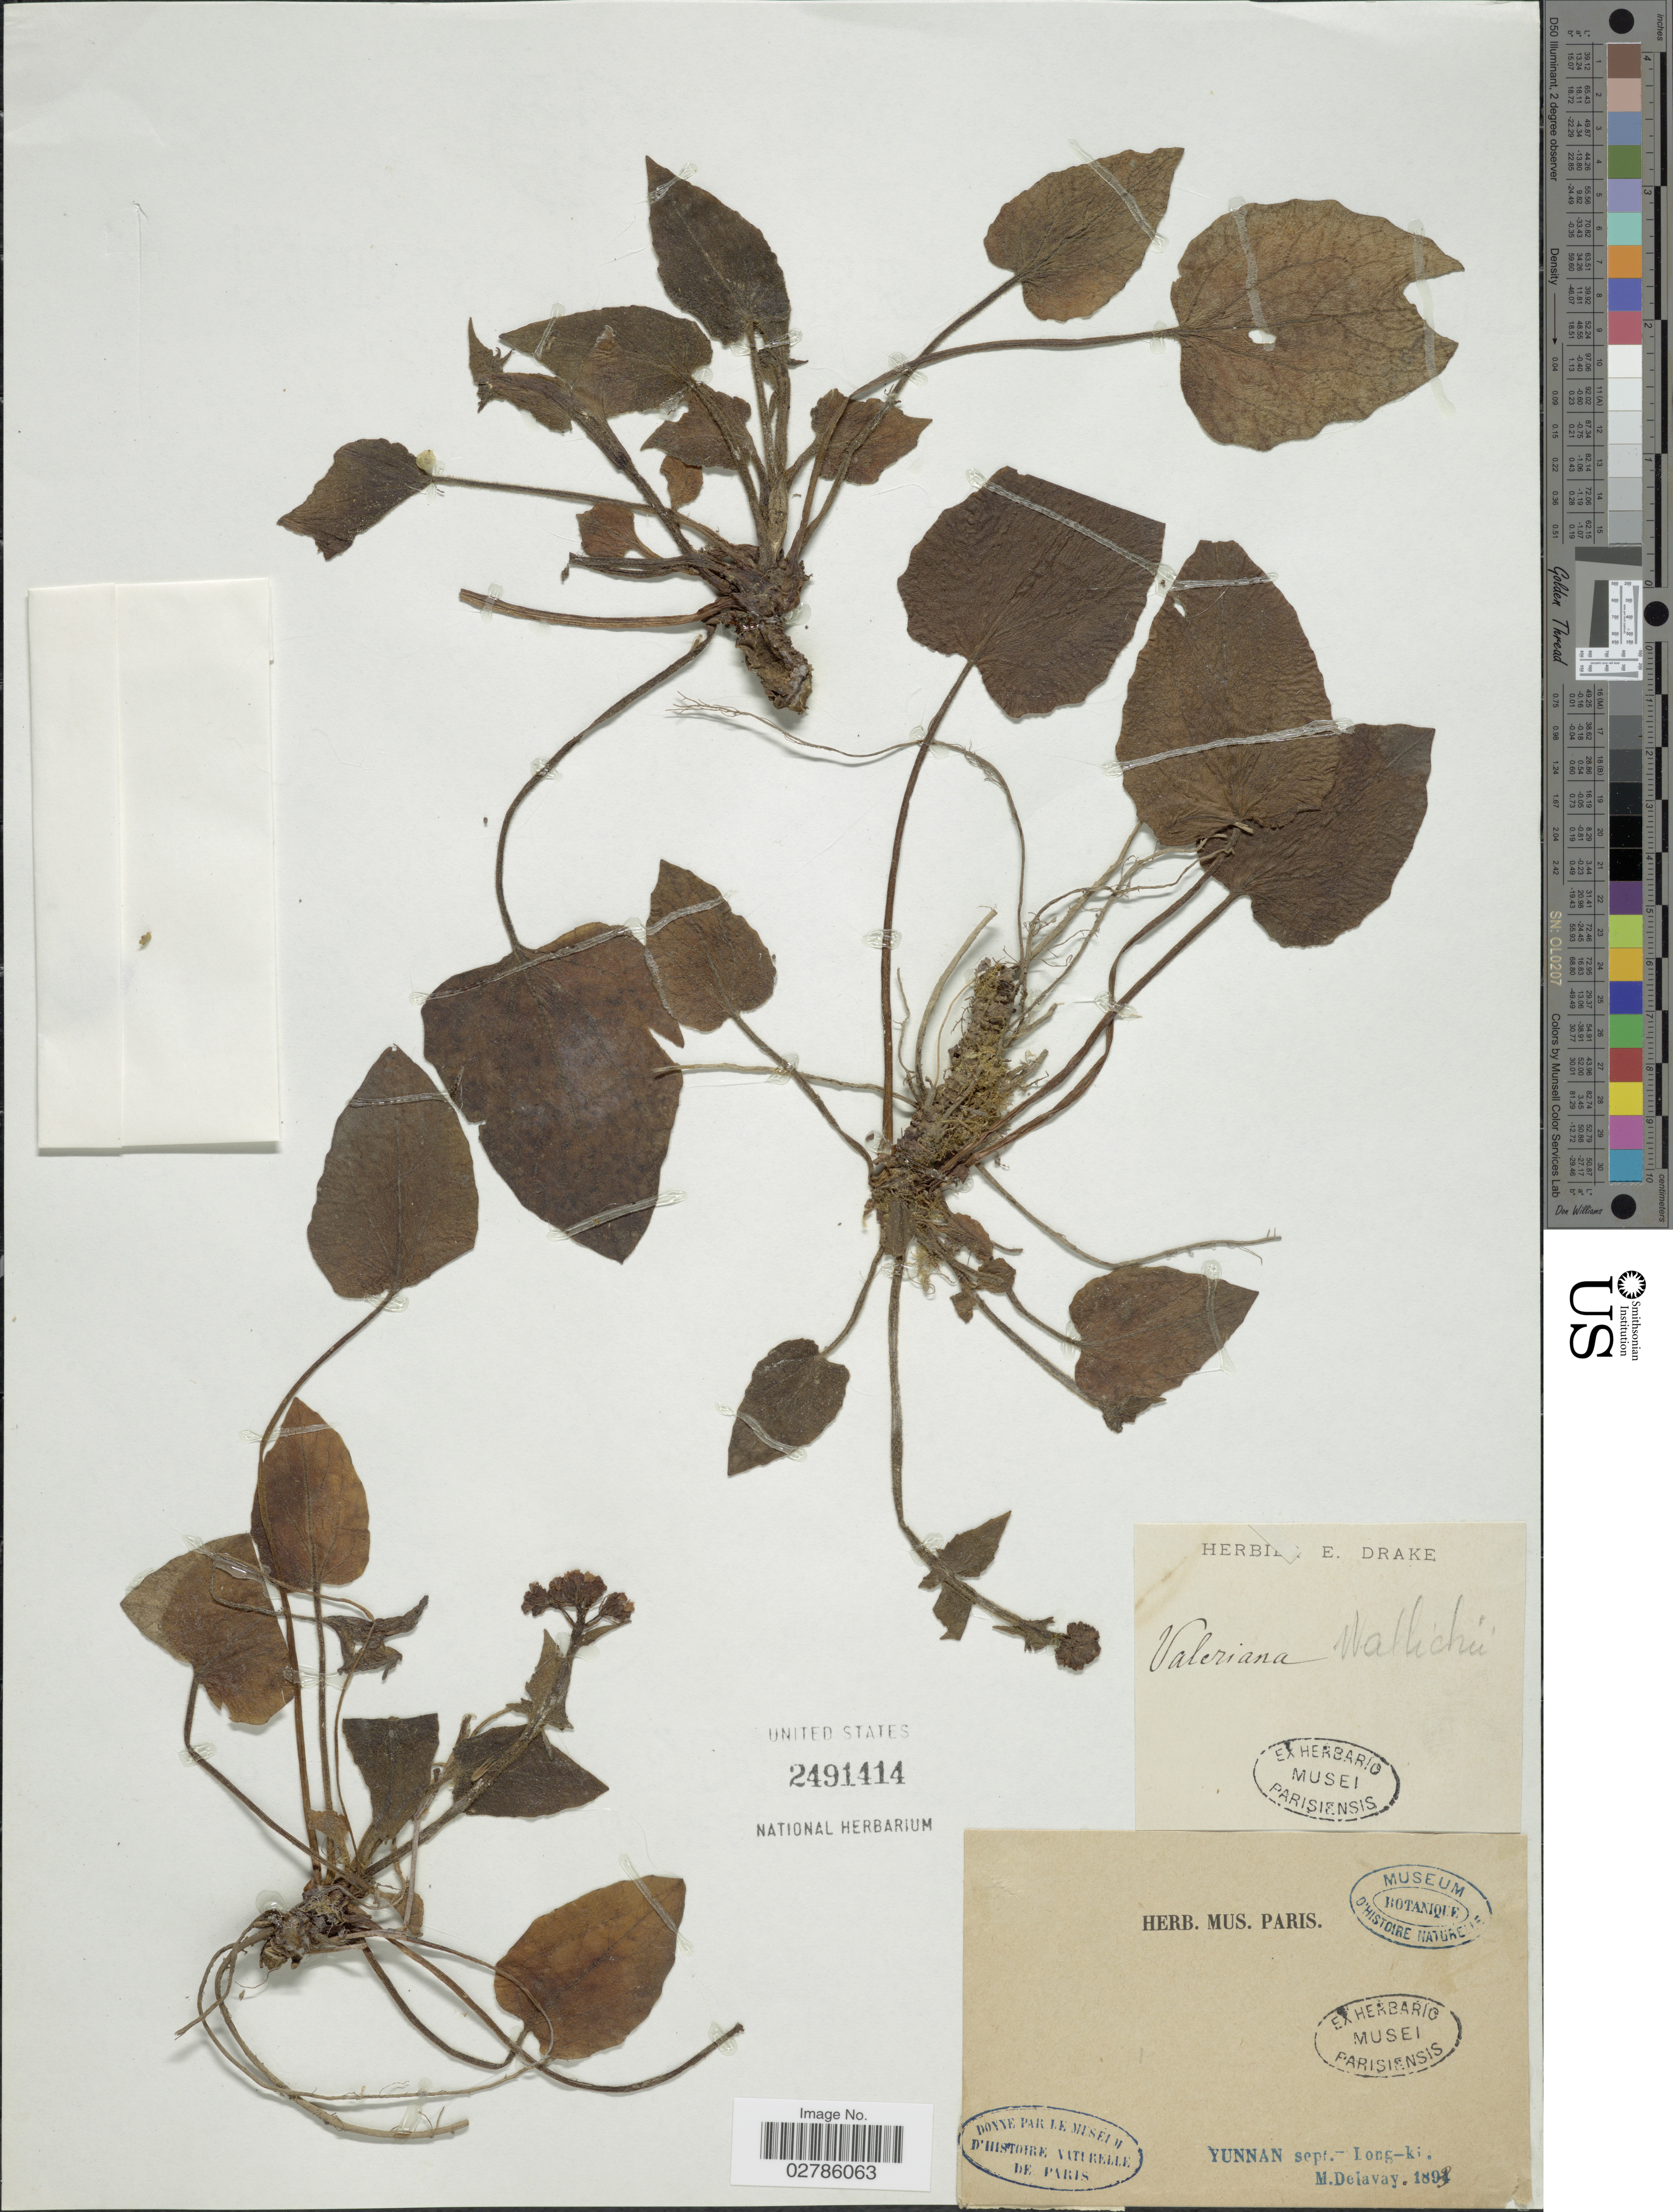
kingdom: Plantae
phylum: Tracheophyta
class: Magnoliopsida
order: Dipsacales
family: Caprifoliaceae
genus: Valeriana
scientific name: Valeriana wallichii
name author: DC.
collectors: M. Delavay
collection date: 1893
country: China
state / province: Yunnan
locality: Yunnan sept. Long-ki.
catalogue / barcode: US 2491414